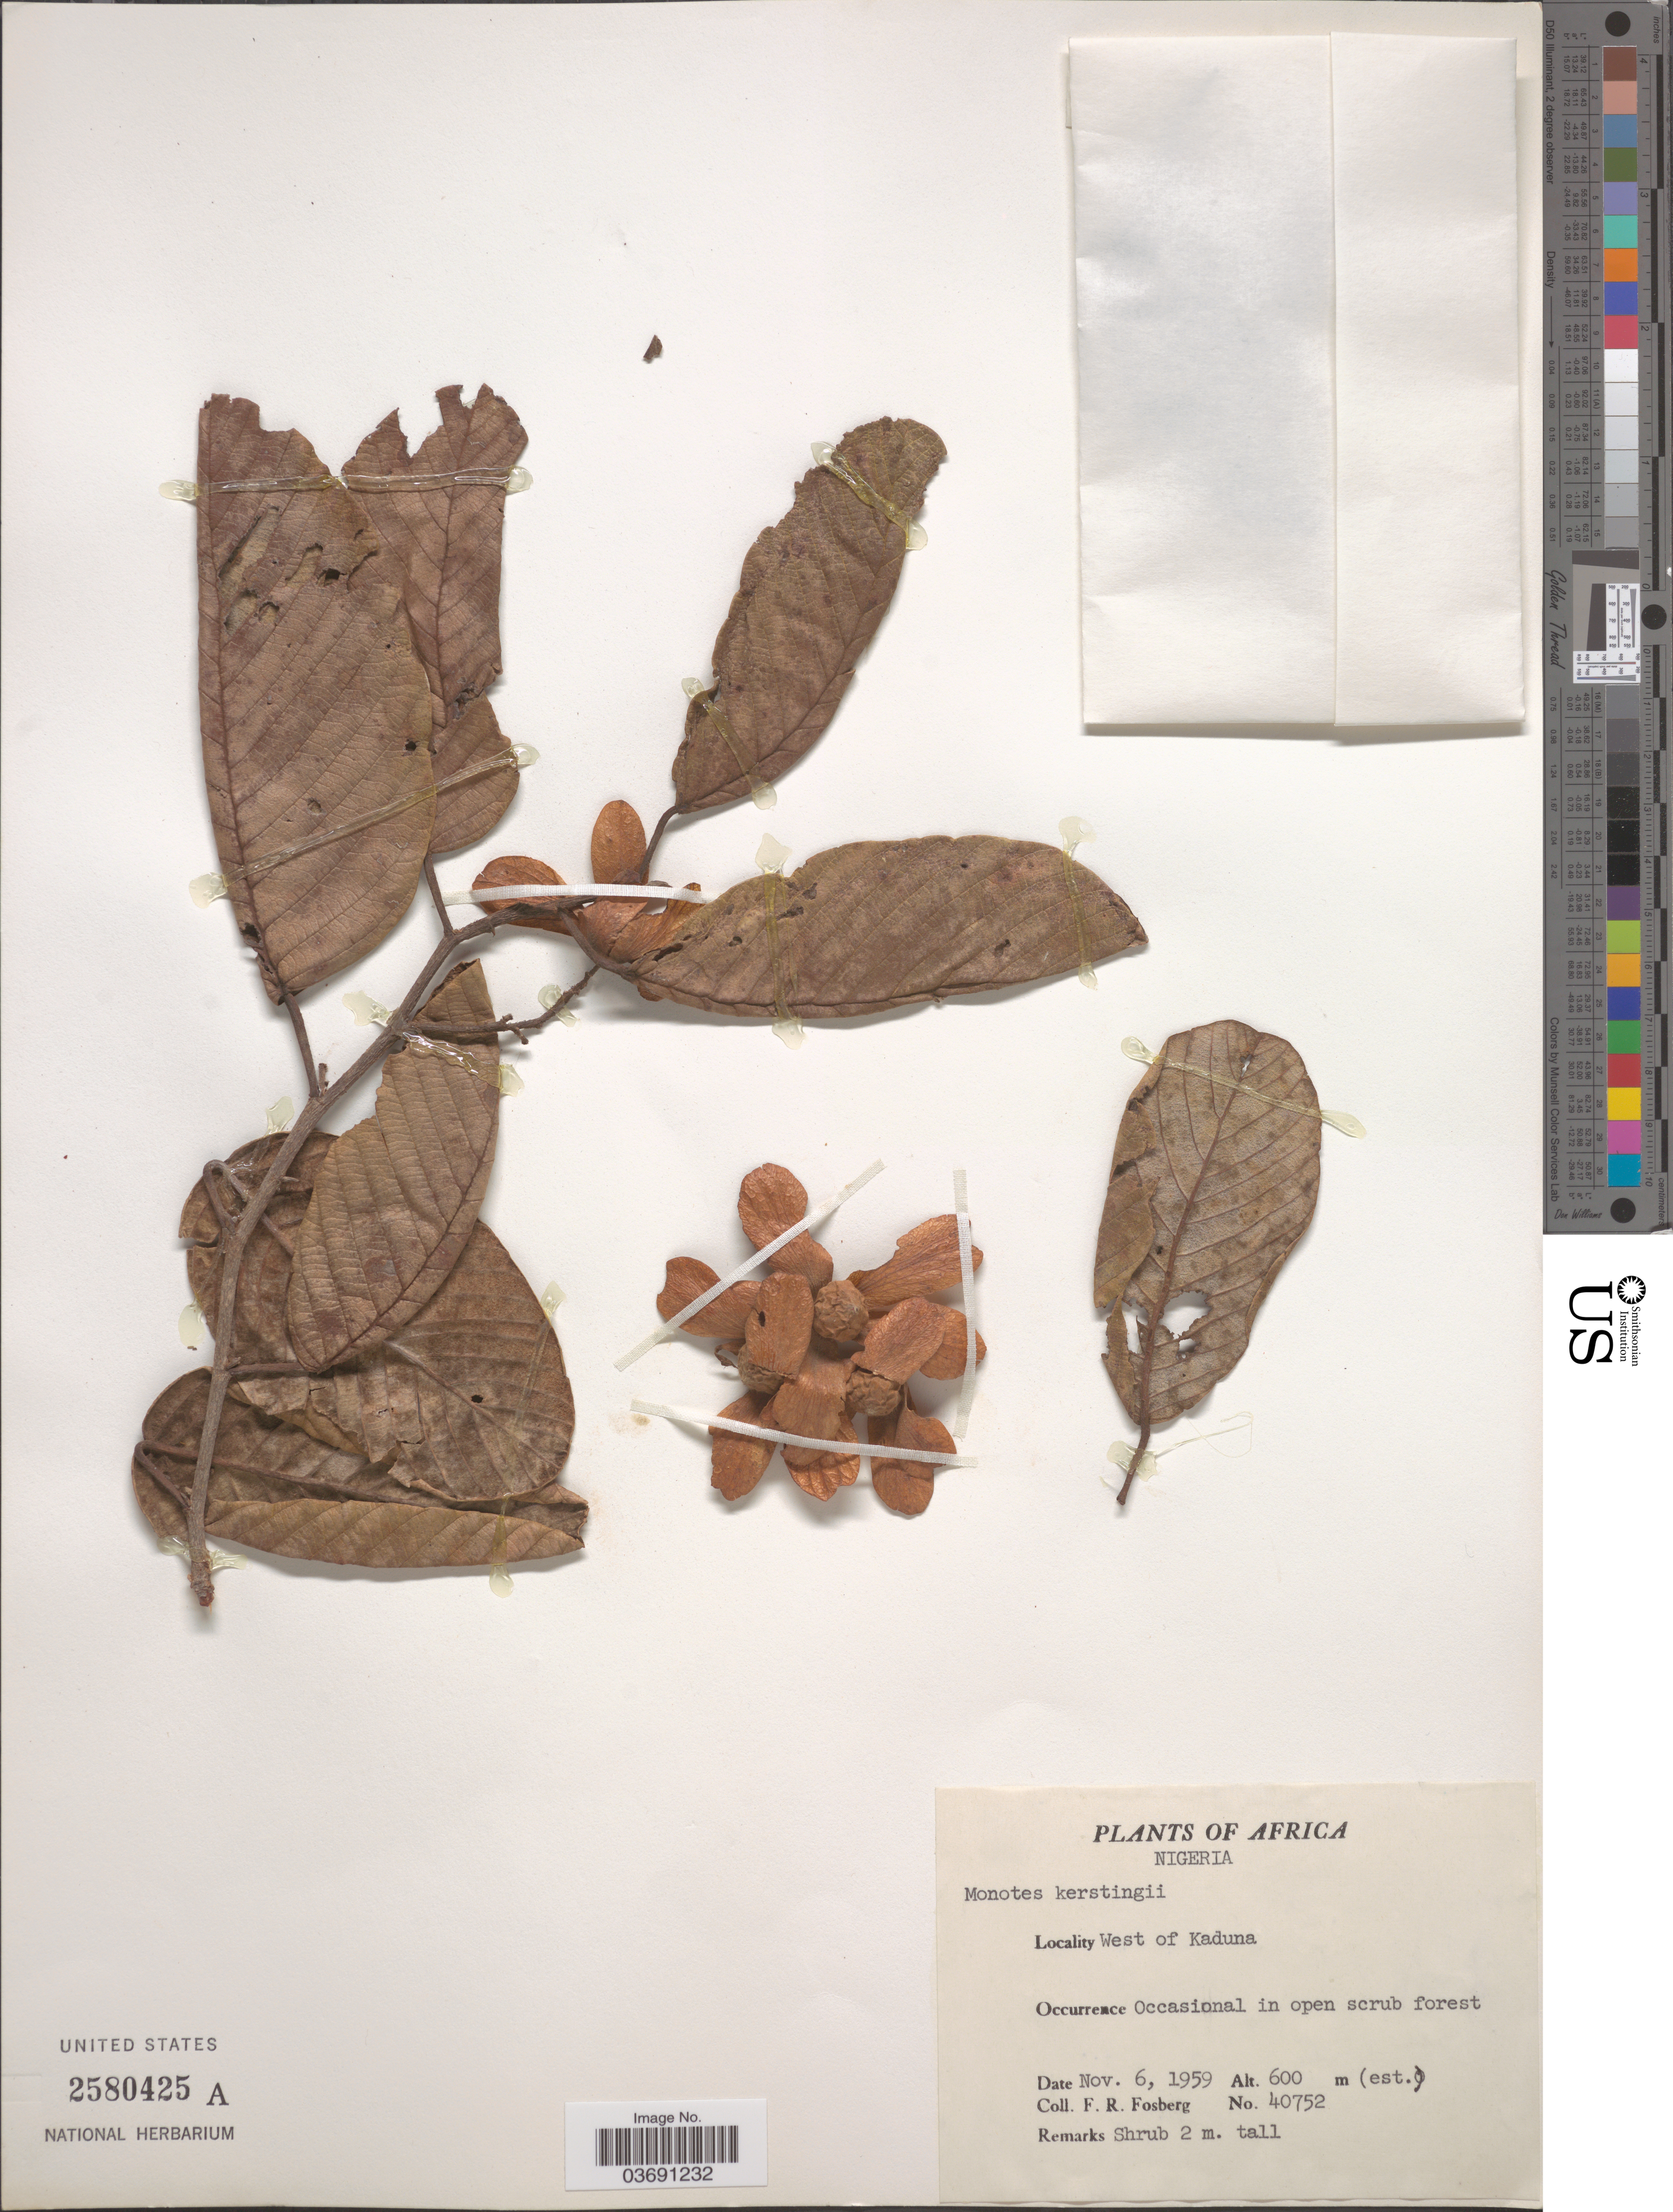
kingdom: Plantae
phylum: Tracheophyta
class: Magnoliopsida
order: Malvales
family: Dipterocarpaceae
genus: Monotes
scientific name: Monotes kerstingii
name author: Gilg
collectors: F. R. Fosberg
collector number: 40752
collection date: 1959-11-06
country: Nigeria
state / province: Kaduna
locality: West of Kaduna.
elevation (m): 600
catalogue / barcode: US 2580425A